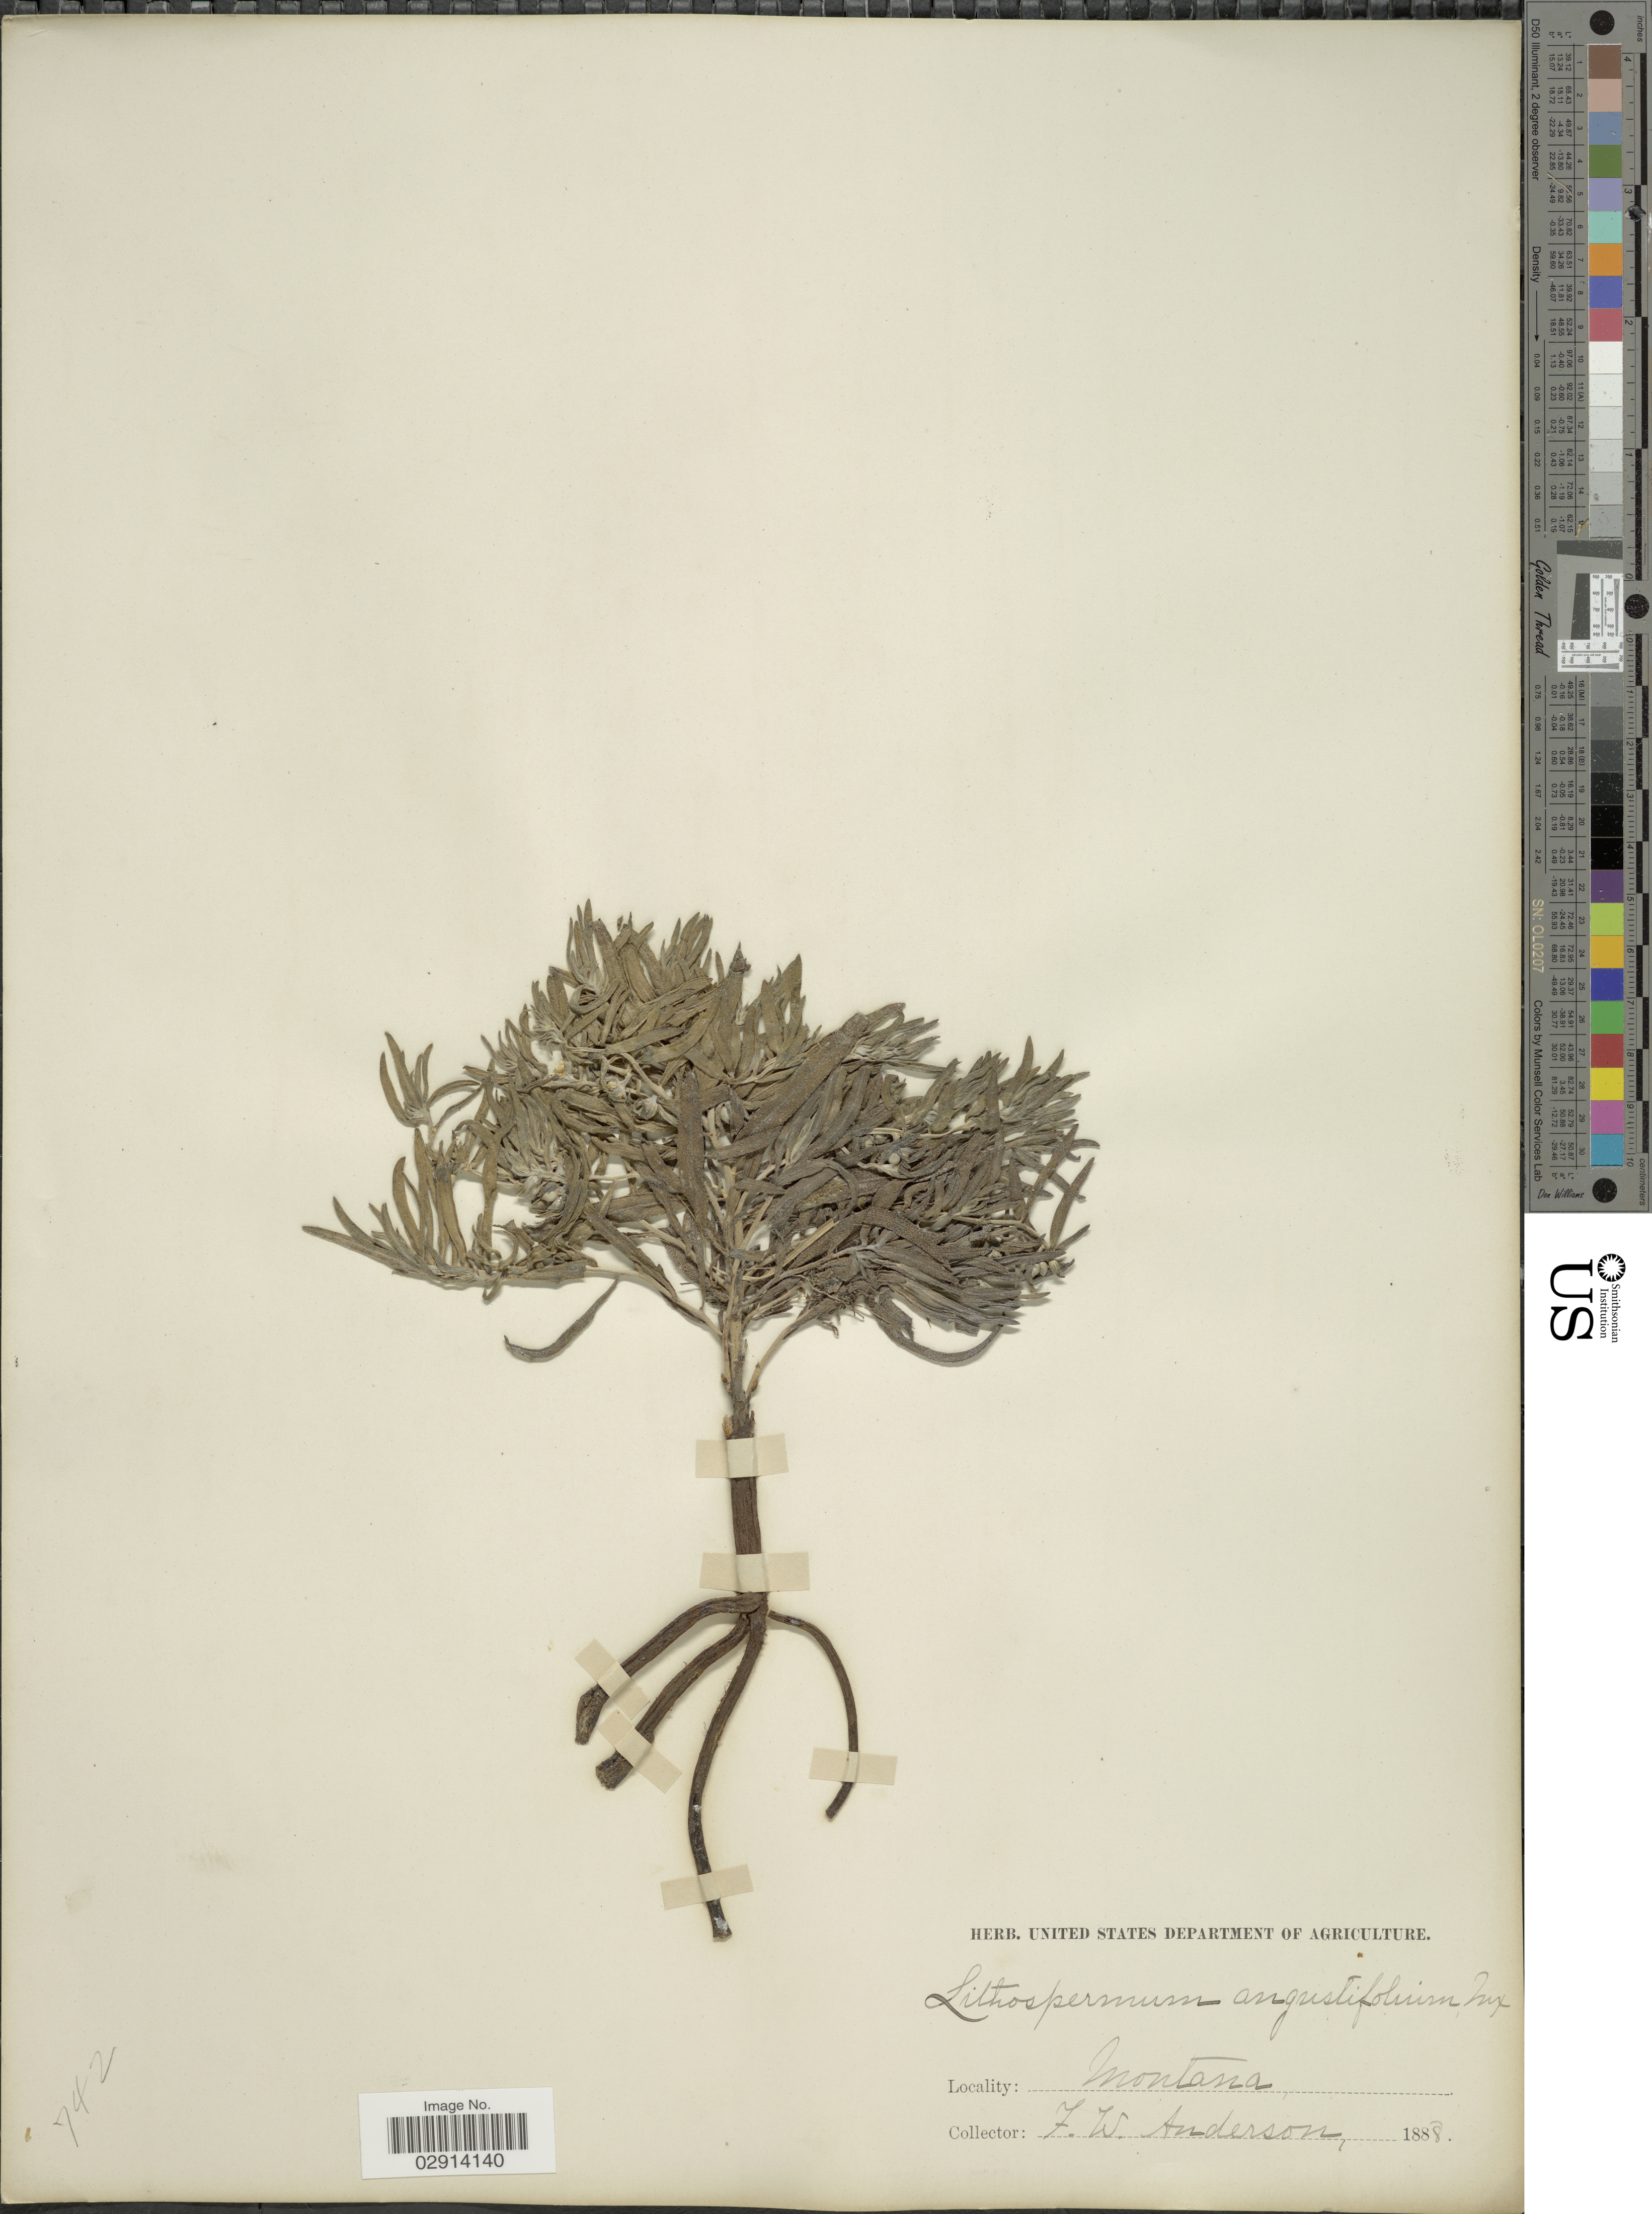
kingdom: Plantae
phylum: Tracheophyta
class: Magnoliopsida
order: Boraginales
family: Boraginaceae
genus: Lithospermum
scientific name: Lithospermum incisum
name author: Lehm.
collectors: F. W. Anderson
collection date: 1888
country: United States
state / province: Montana